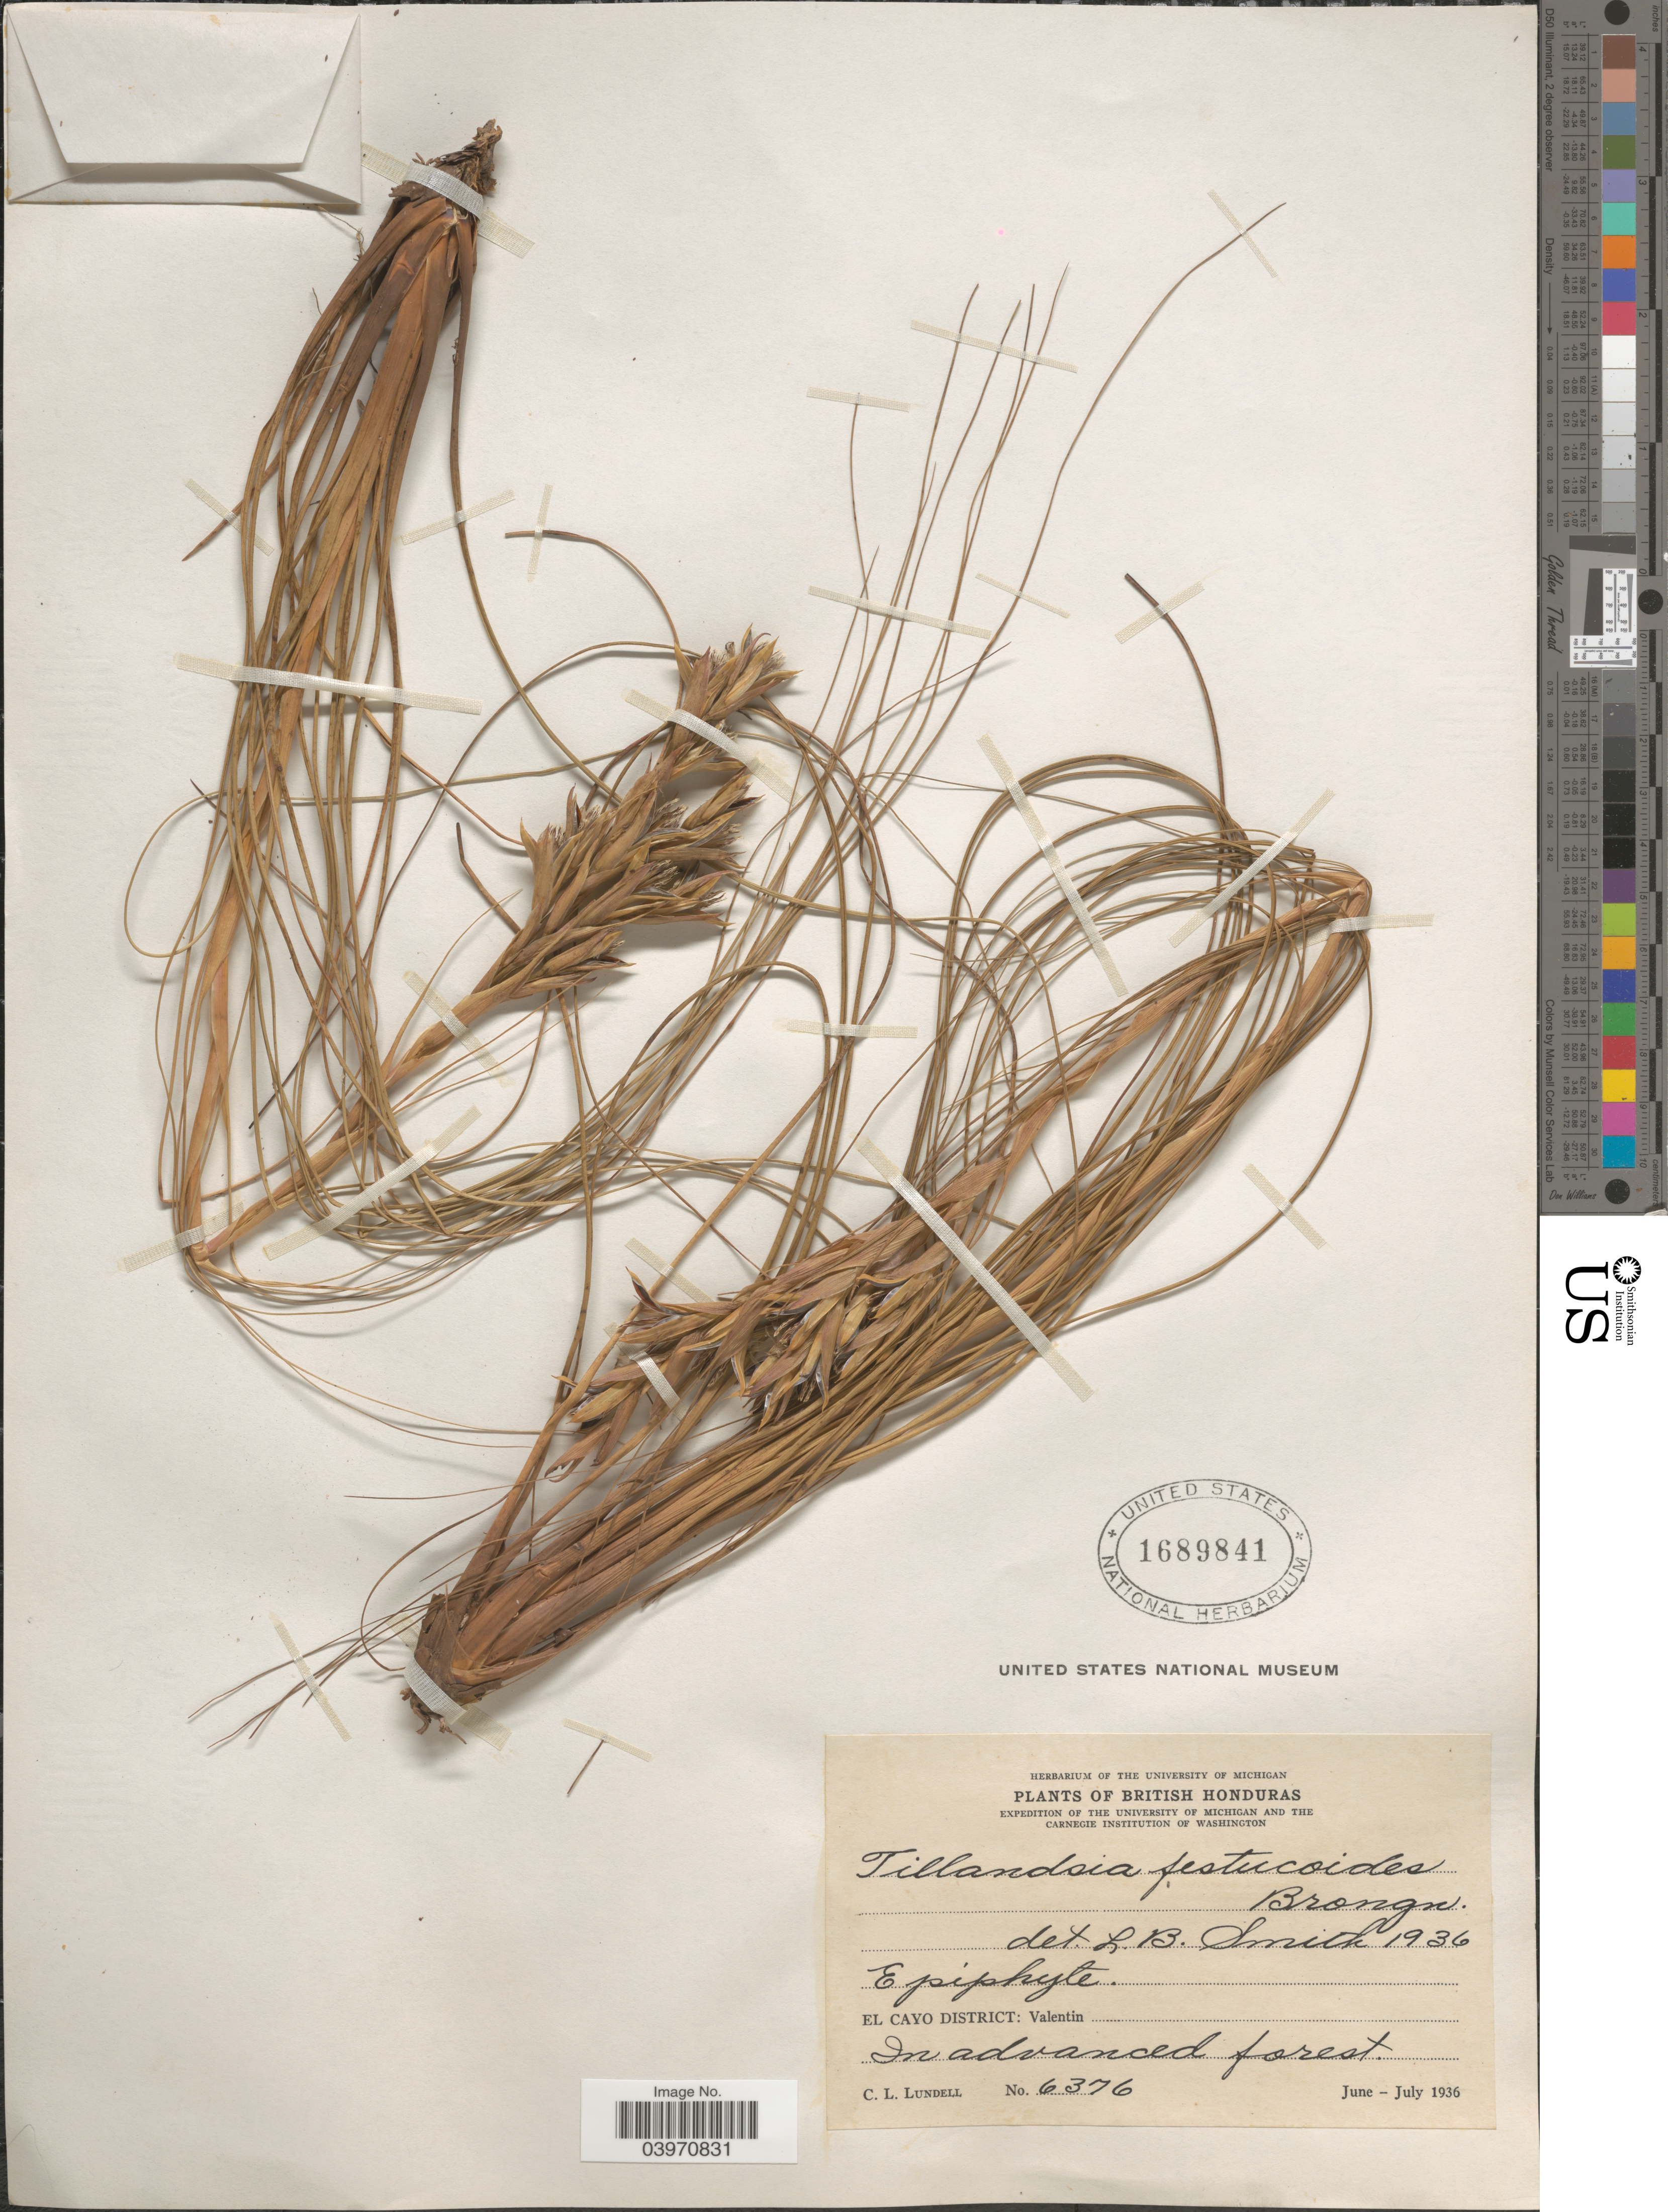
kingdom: Plantae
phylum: Tracheophyta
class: Liliopsida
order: Poales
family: Bromeliaceae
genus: Tillandsia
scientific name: Tillandsia festucoides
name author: Brongn. ex Mez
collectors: C. L. Lundell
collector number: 6376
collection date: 1936-06/1936-07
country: Belize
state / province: Cayo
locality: British Honduras. El Cayo District: Valentin.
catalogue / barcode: US 1689841